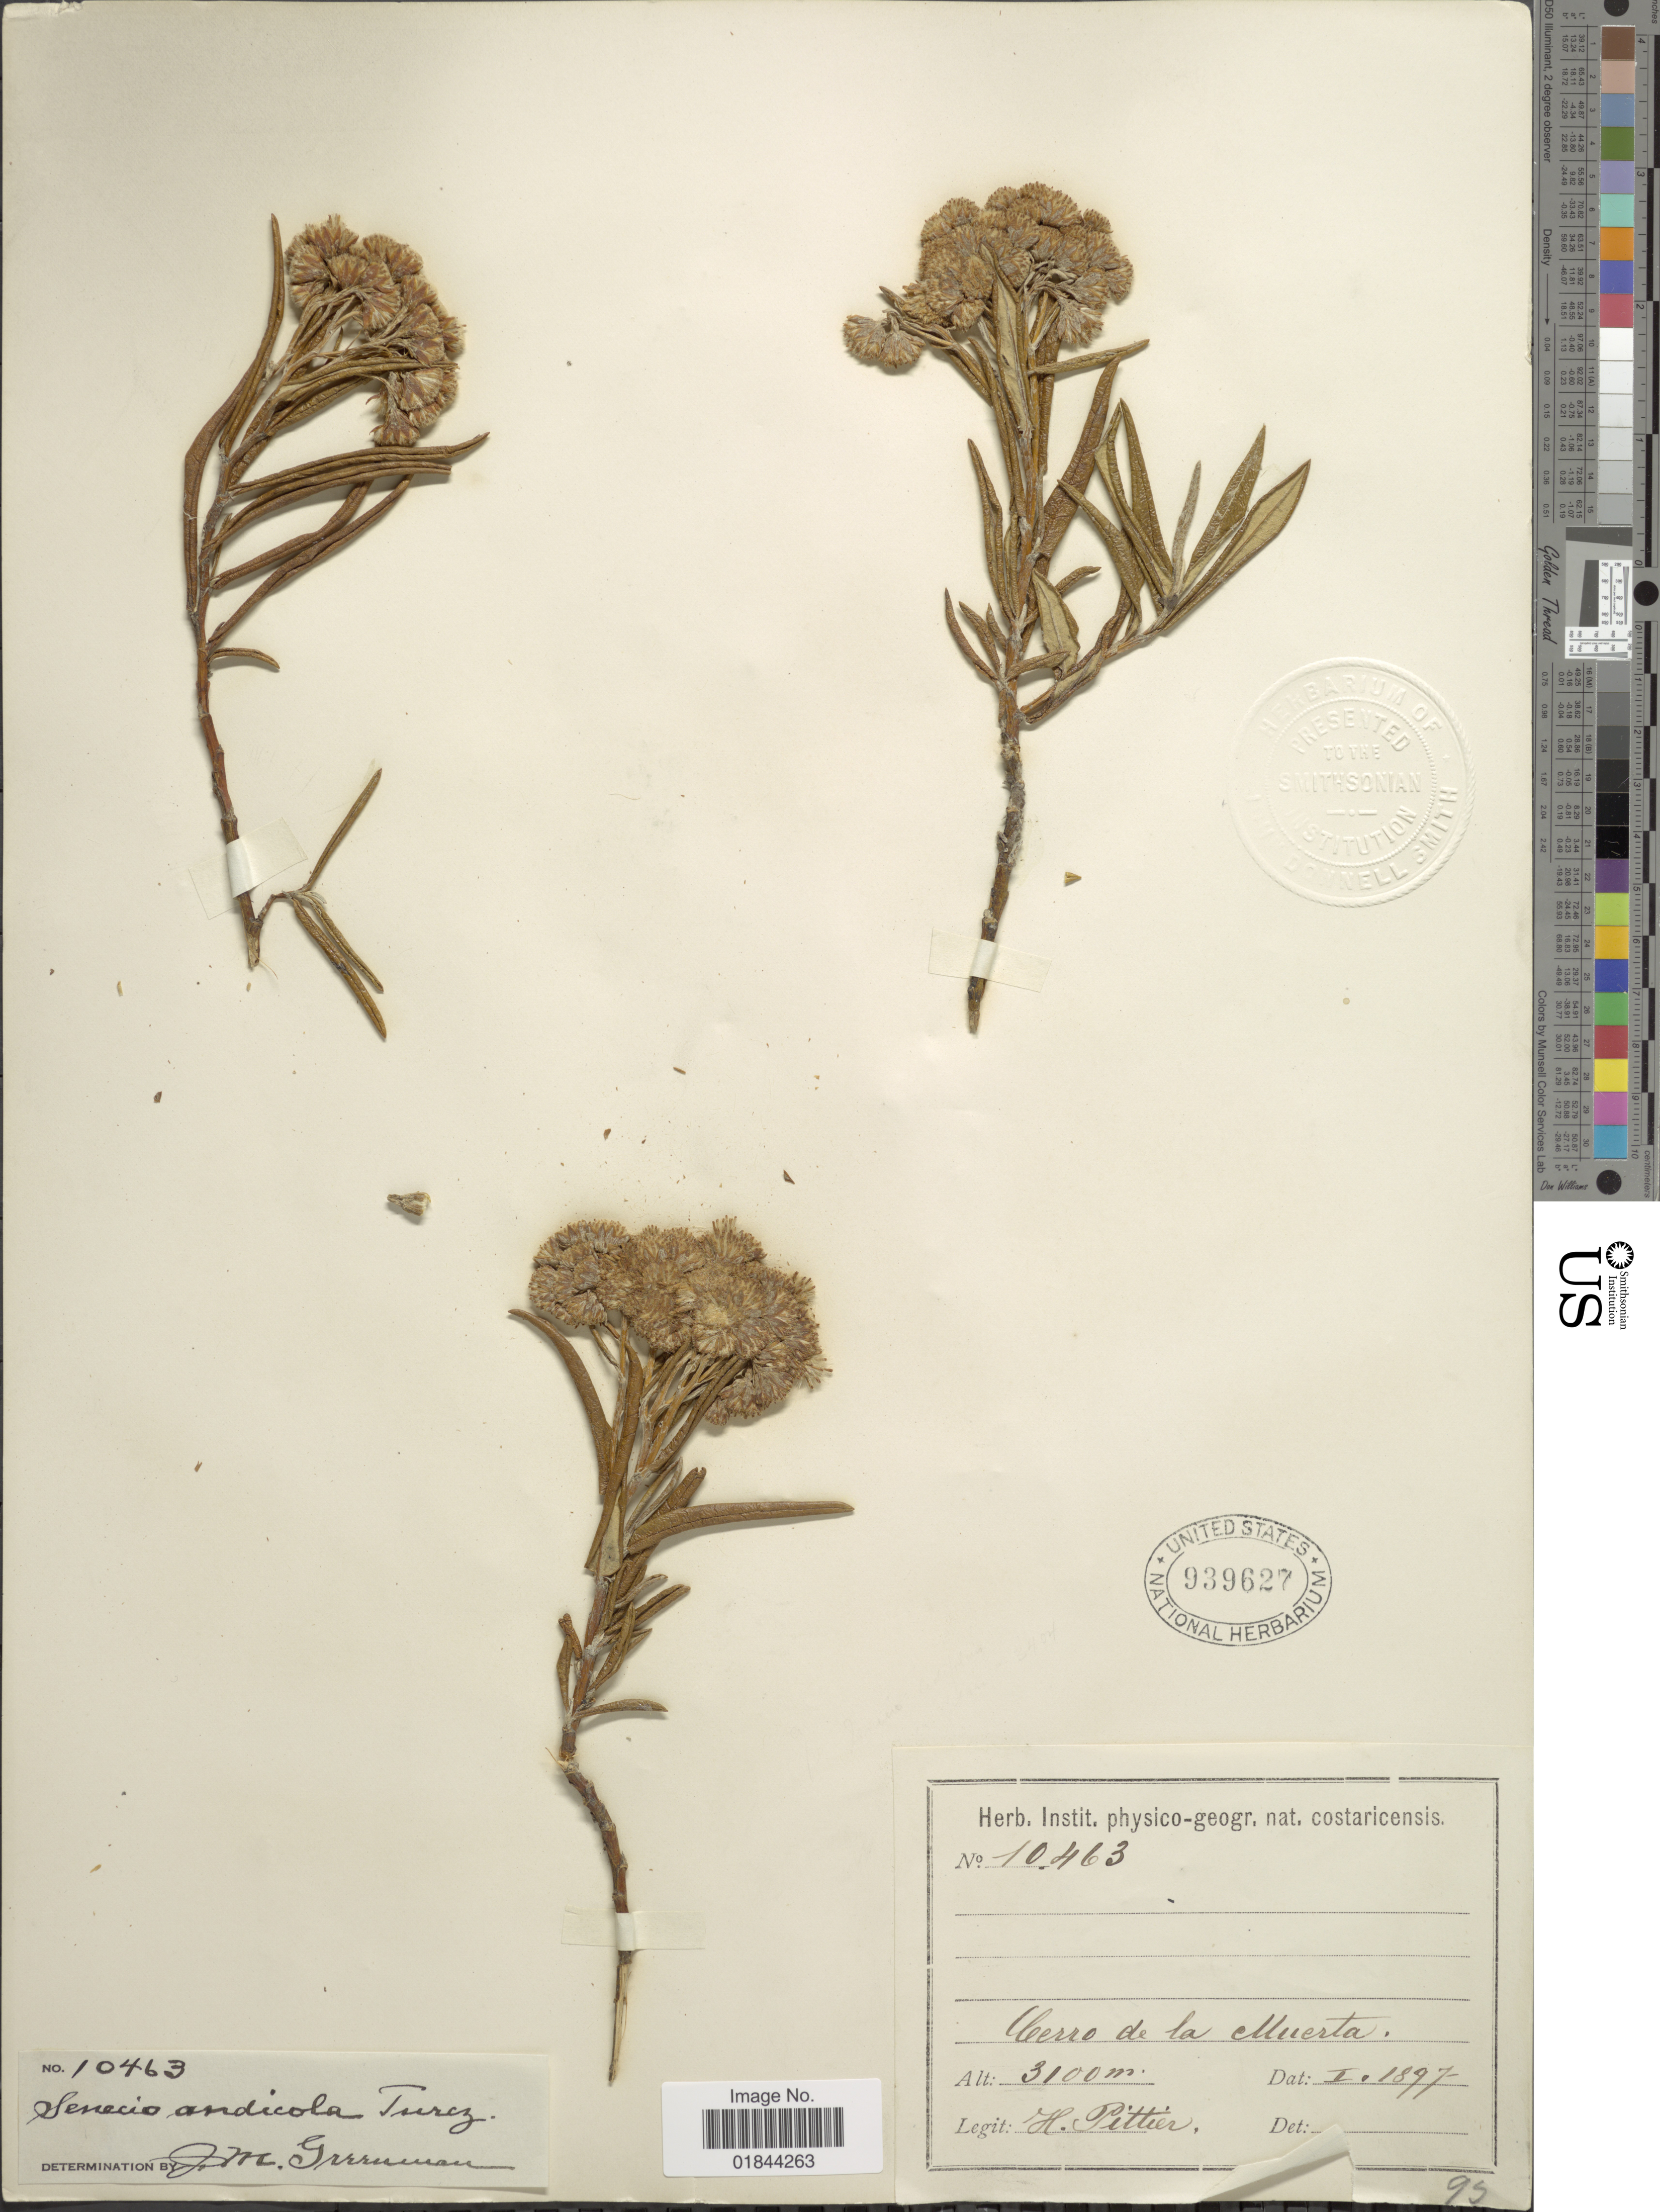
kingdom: Plantae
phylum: Tracheophyta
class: Magnoliopsida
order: Asterales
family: Asteraceae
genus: Pentacalia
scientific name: Pentacalia andicola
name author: (Turcz.) Cuatrec.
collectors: H. F. Pittier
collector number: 10463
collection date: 1897-01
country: Costa Rica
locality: Cerro de la Muerta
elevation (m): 3100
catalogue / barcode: US 939627